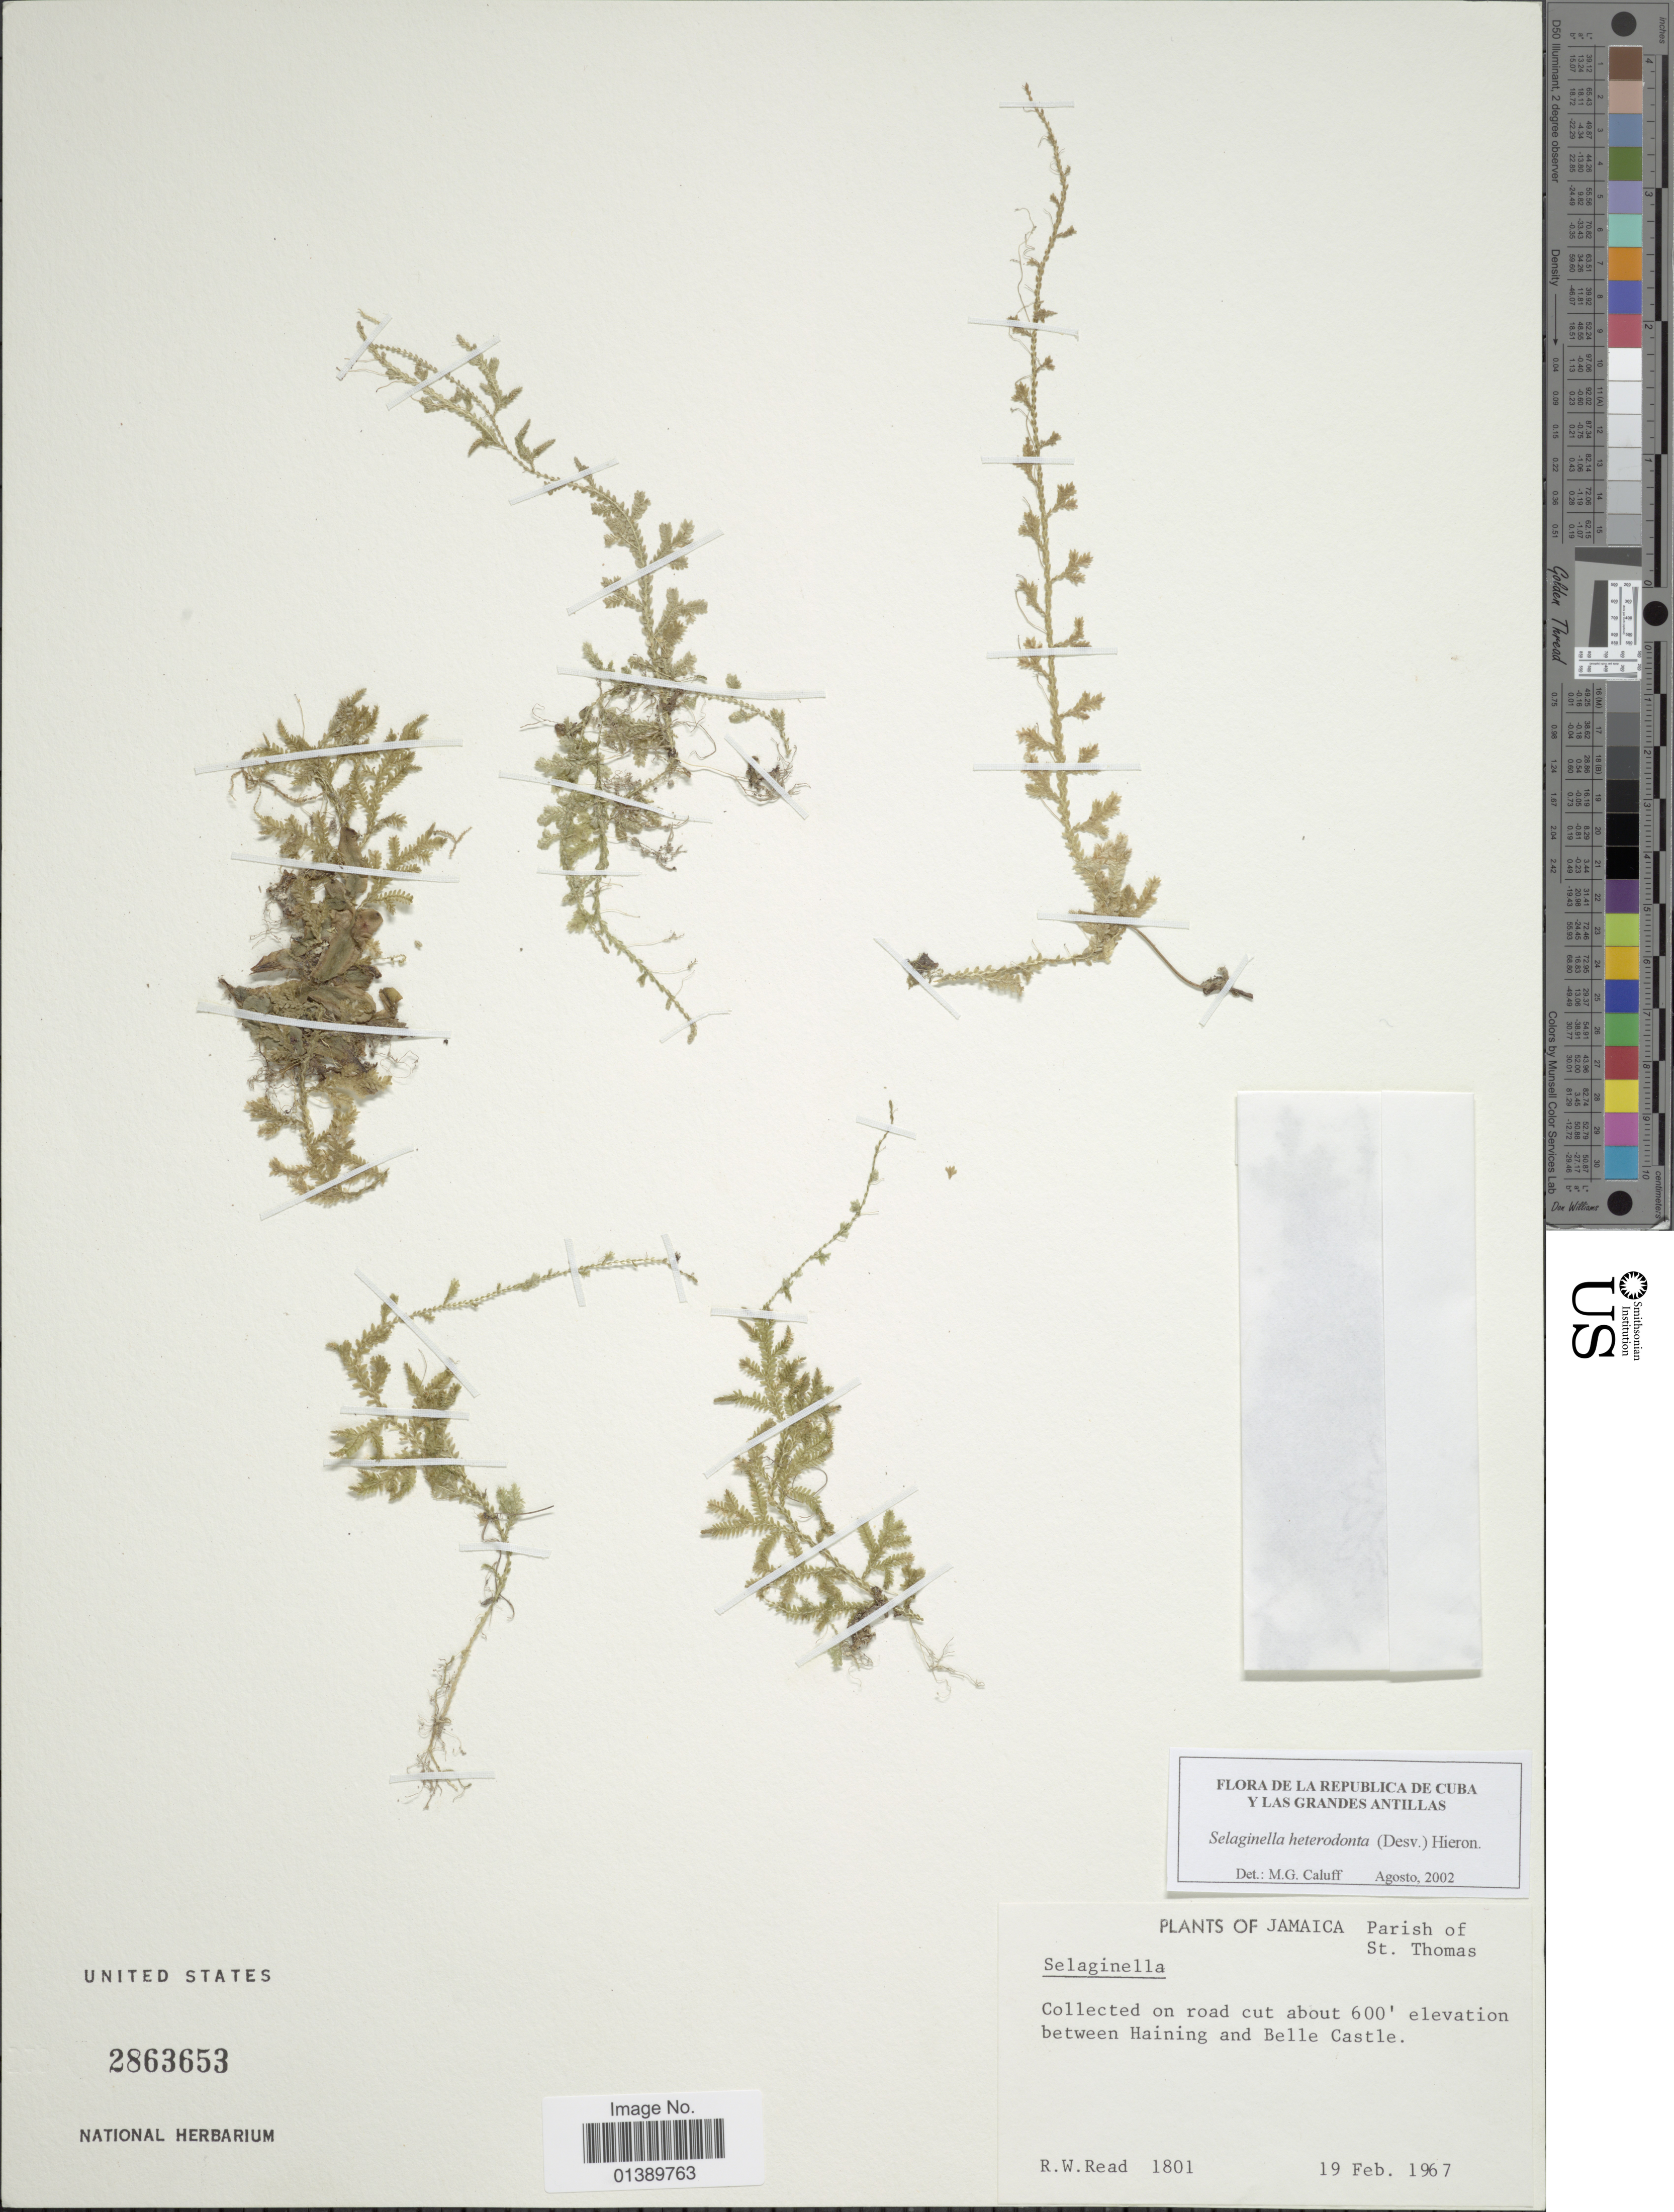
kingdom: Plantae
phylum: Tracheophyta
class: Lycopodiopsida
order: Selaginellales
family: Selaginellaceae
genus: Selaginella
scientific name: Selaginella heterodonta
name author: (Desv.) Hieron.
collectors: R. W. Read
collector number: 1801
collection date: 1967-02-19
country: Jamaica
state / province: Saint Thomas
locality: Parish of St Thomas, between Haining and Belle Castle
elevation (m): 183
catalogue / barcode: US 2863653